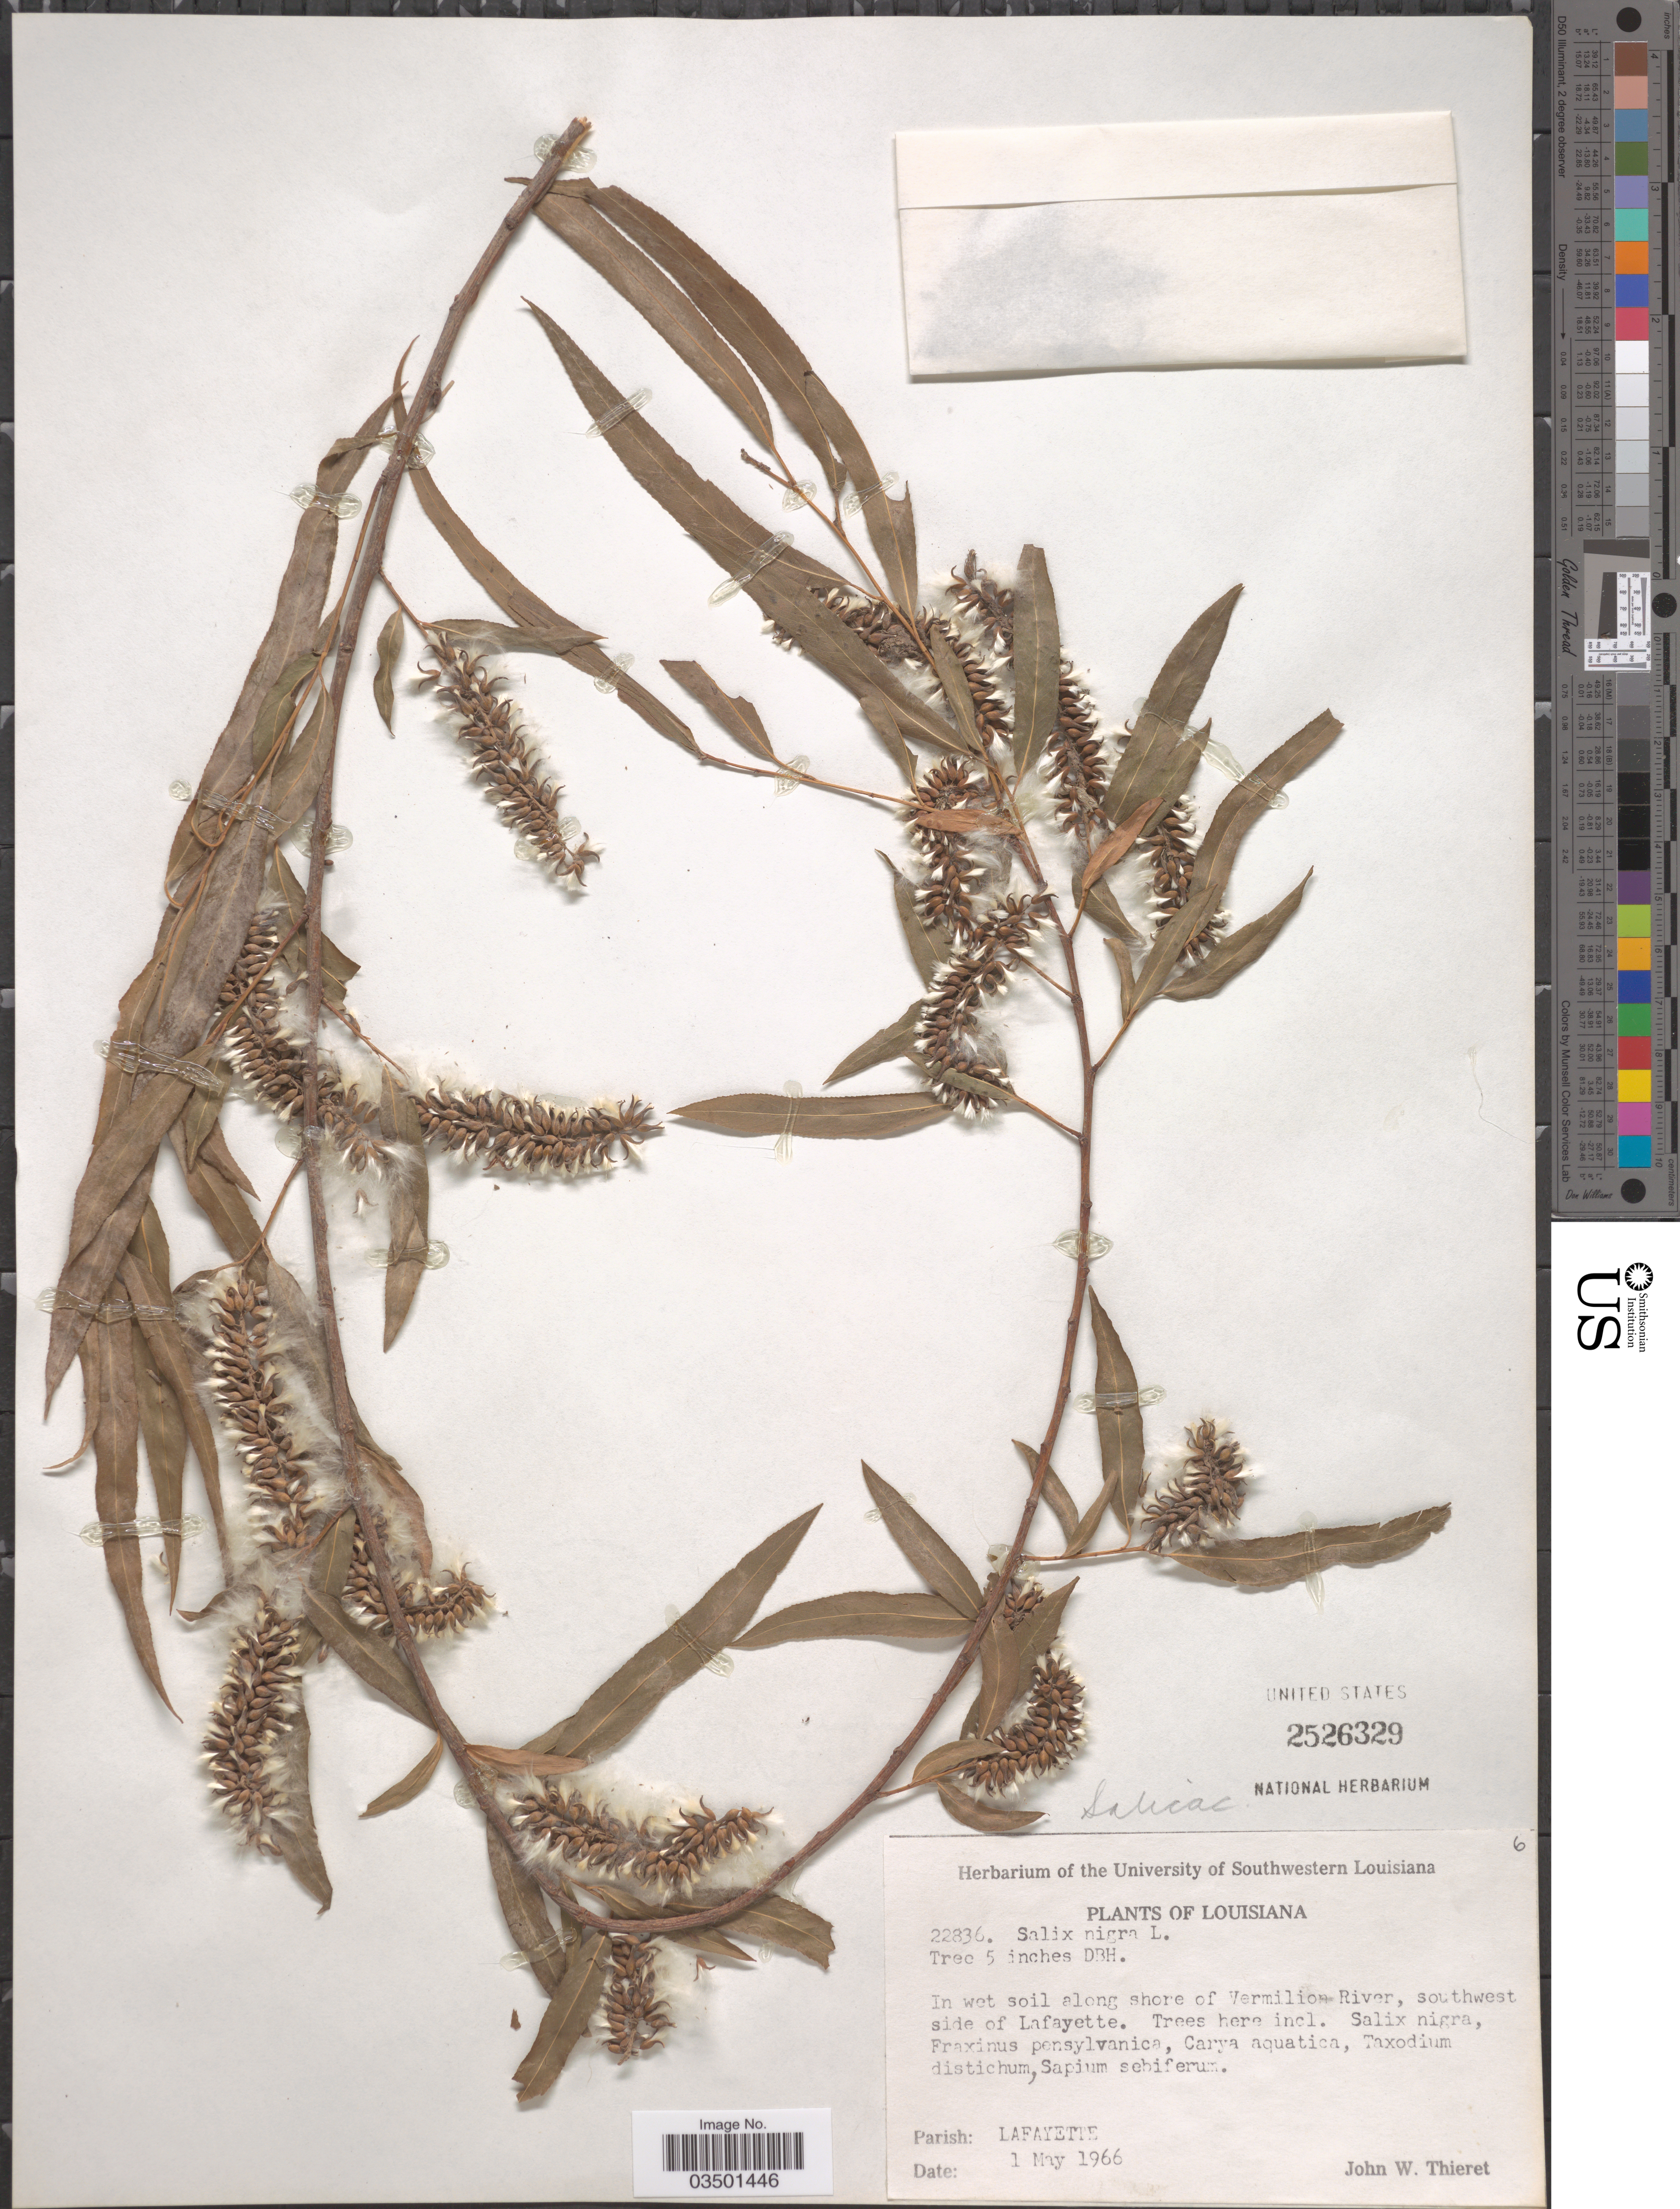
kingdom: Plantae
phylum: Tracheophyta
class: Magnoliopsida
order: Malpighiales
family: Salicaceae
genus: Salix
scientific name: Salix nigra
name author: Marshall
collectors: J. W. Thieret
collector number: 22836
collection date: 1966-05-01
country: United States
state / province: Louisiana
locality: In wet soil along shore of Vermilion River, southwest side of Lafayette. Parish: Lafayette.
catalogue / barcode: US 2526329